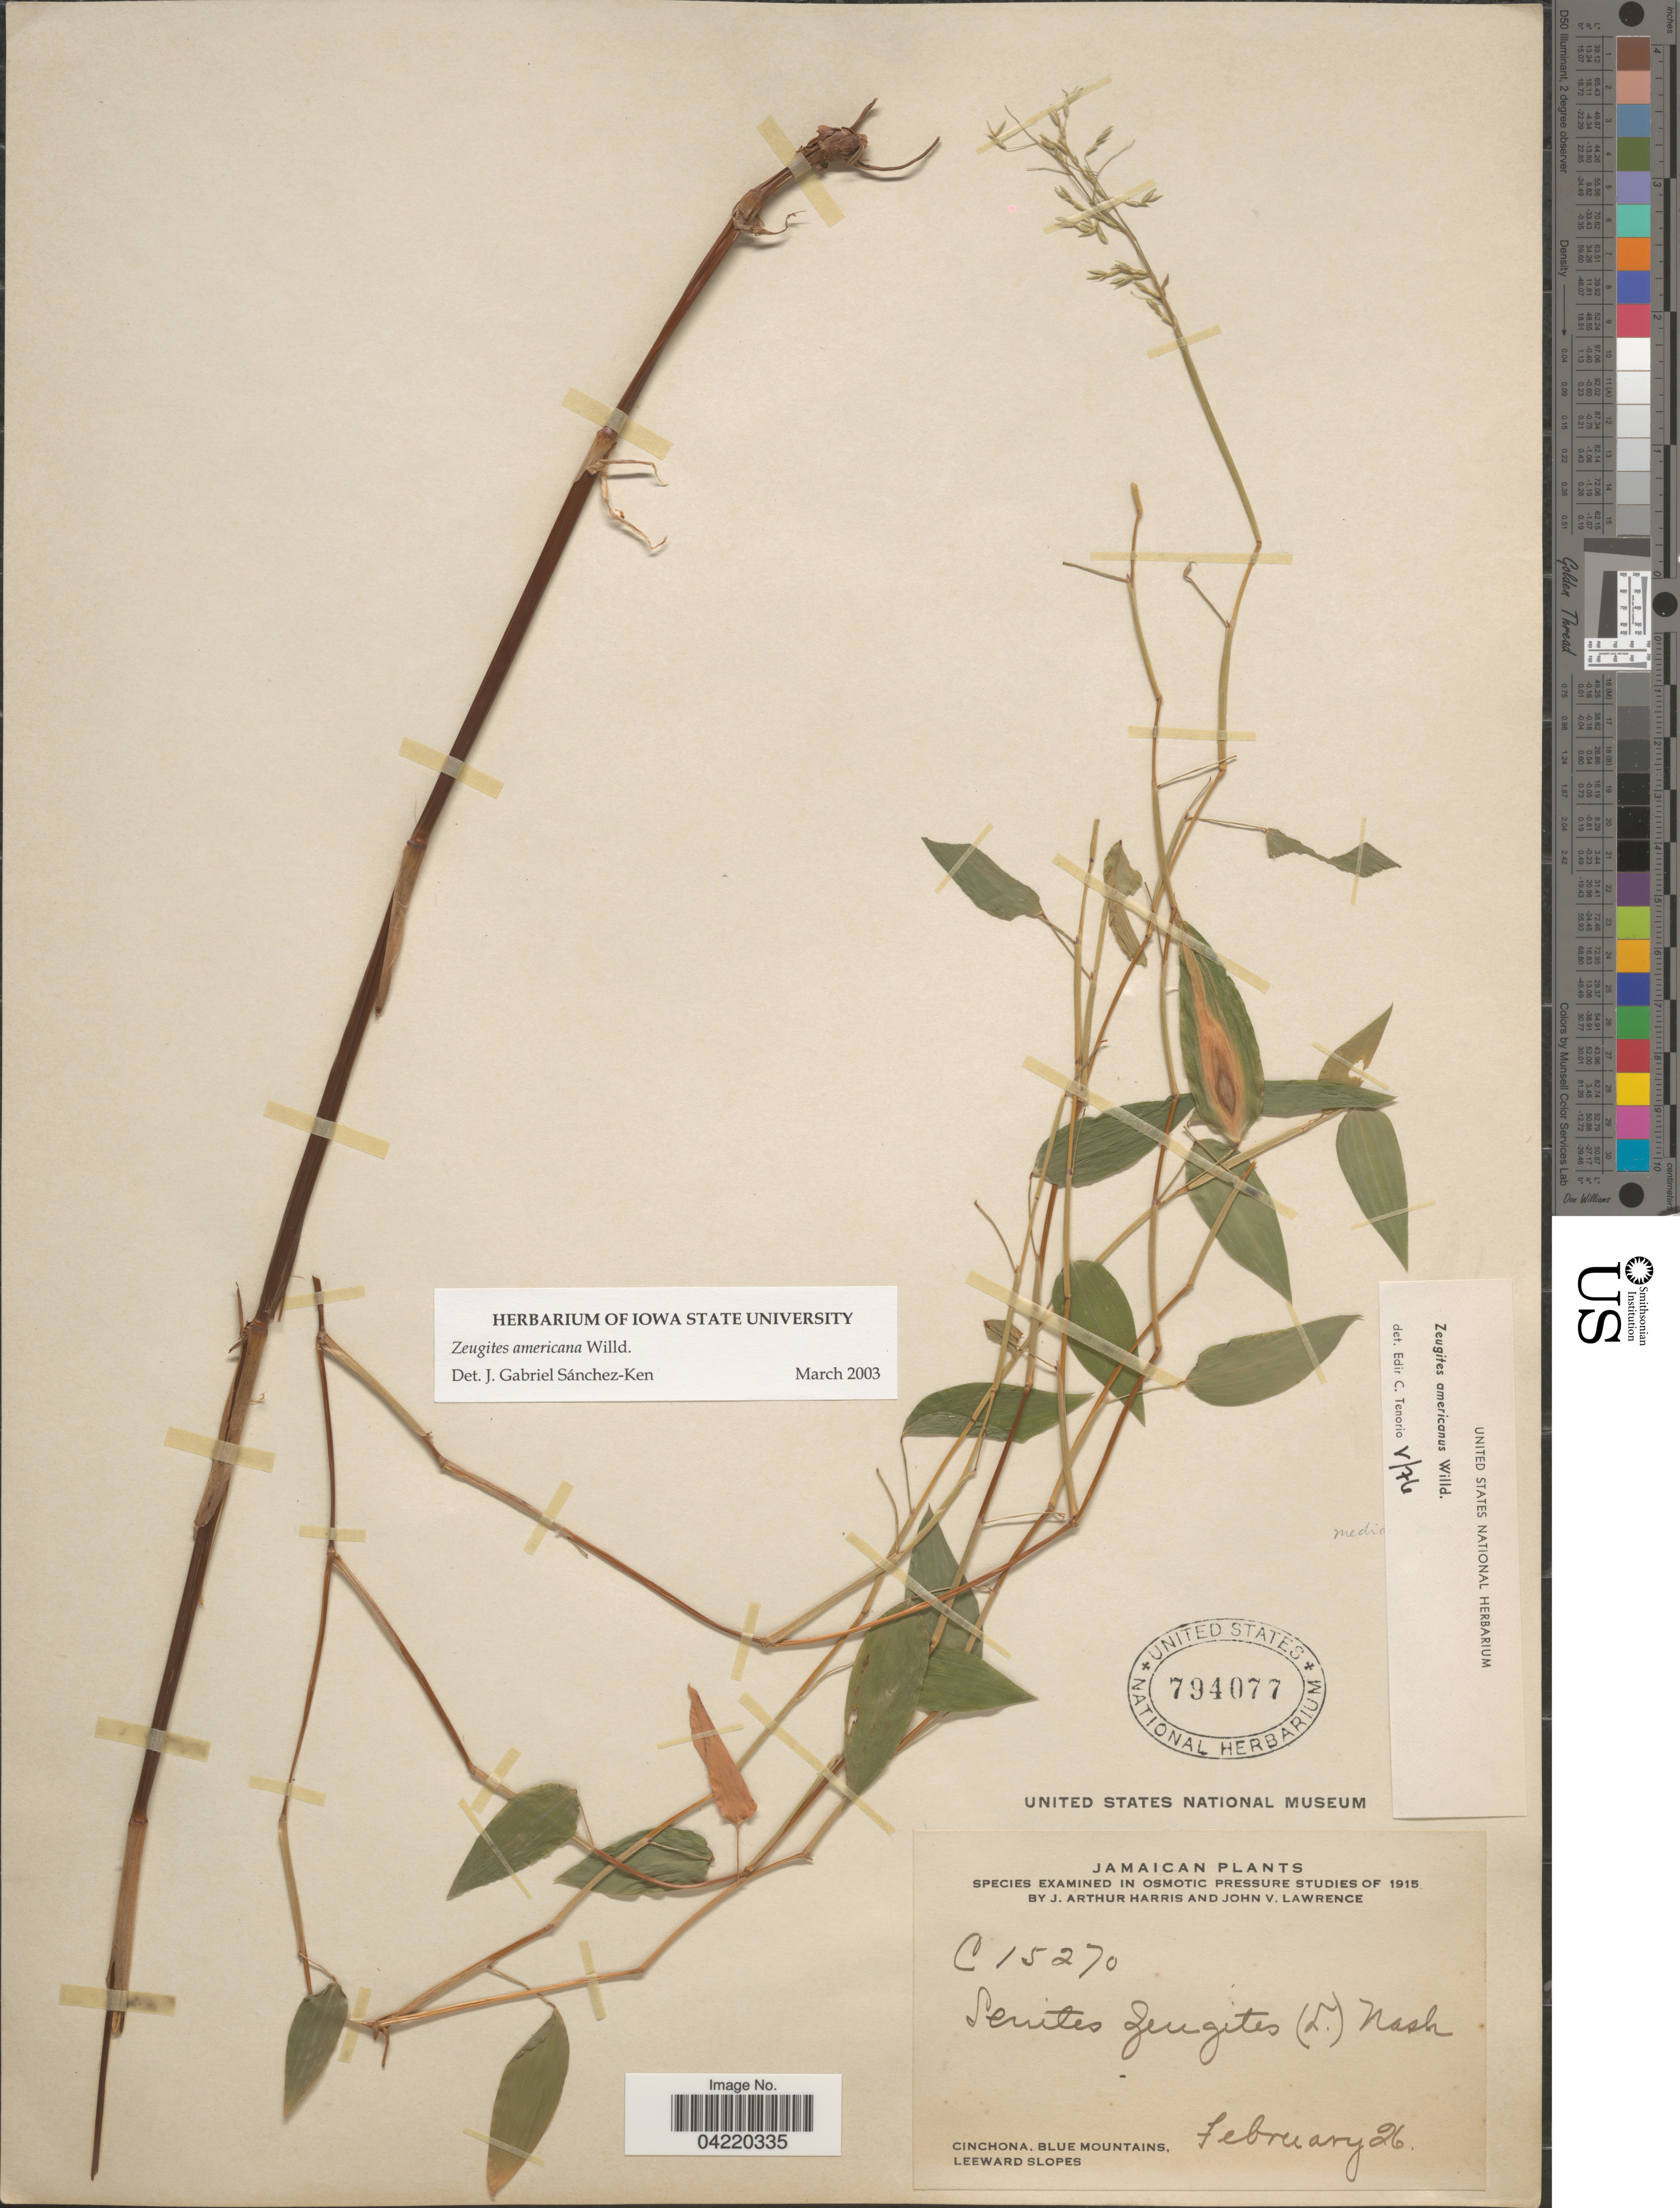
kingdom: Plantae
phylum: Tracheophyta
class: Liliopsida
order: Poales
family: Poaceae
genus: Zeugites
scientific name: Zeugites americanus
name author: Willd.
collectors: J. A. Harris & J. Lawrence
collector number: C15270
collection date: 1915-02-26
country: Jamaica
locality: Cinchona, Blue Mountains, Leeward Slopes.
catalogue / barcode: US 794077